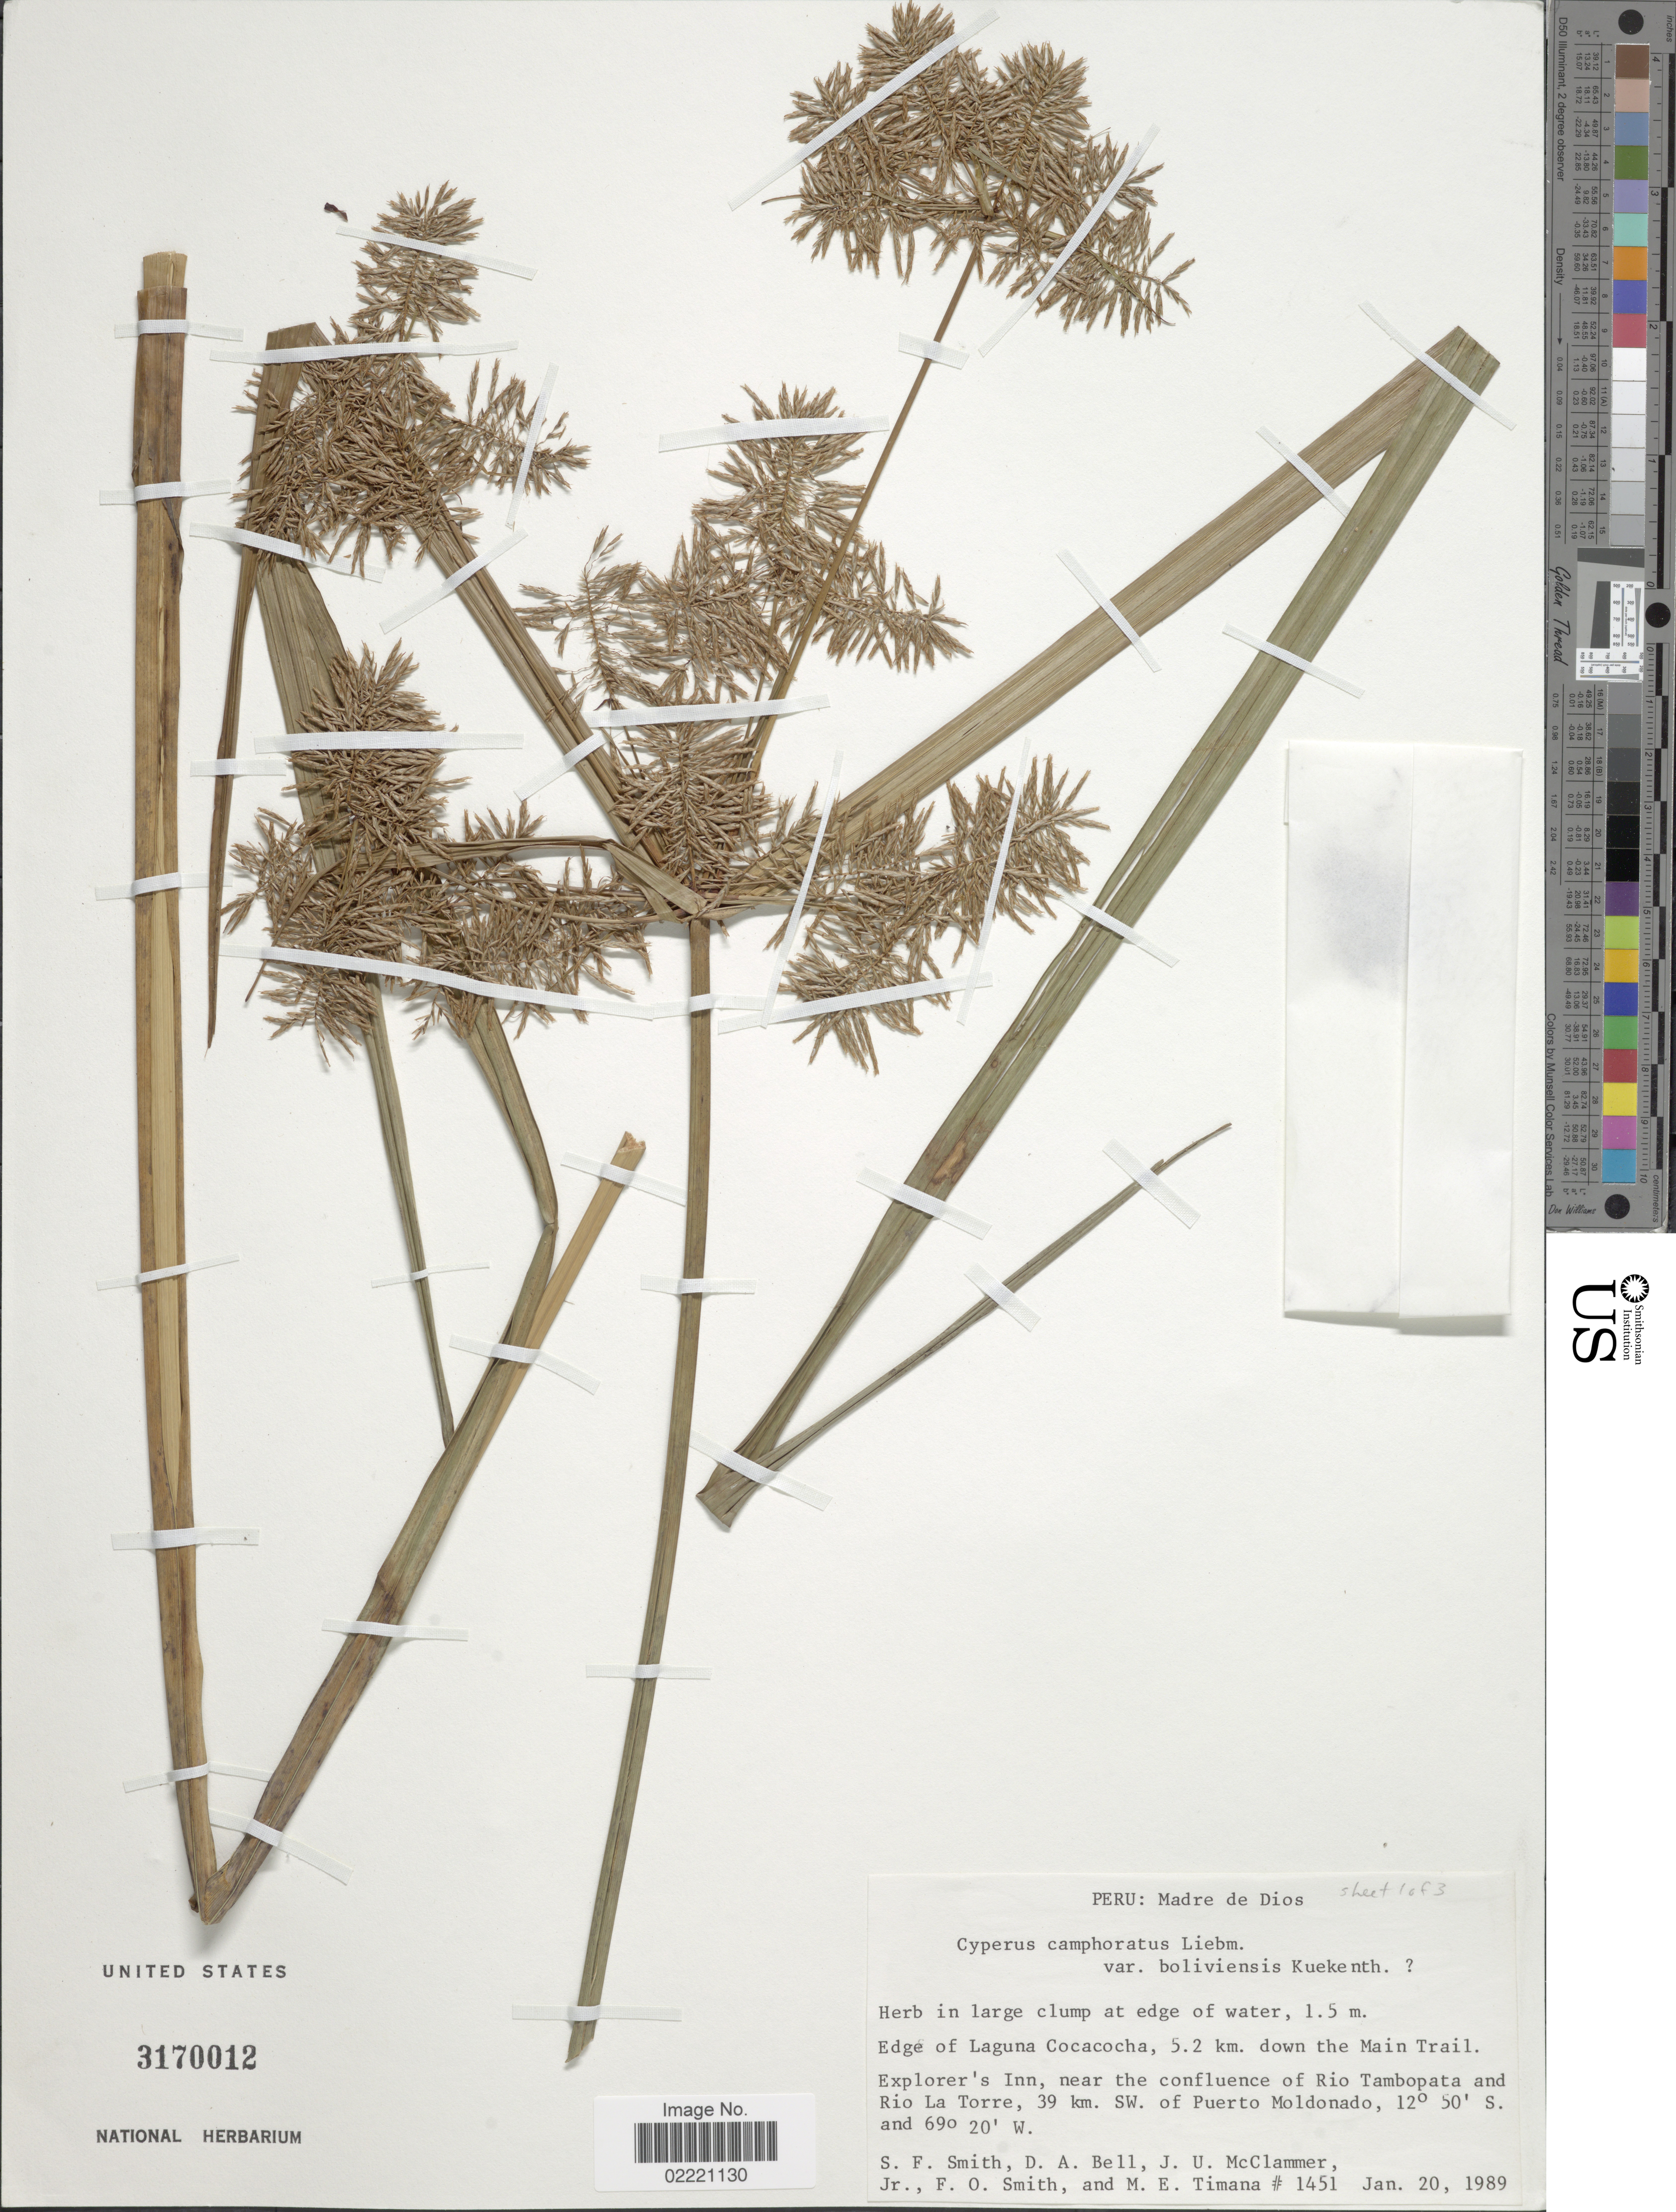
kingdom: Plantae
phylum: Tracheophyta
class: Liliopsida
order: Poales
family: Cyperaceae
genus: Cyperus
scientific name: Cyperus camphoratus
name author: Liebm.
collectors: S.F. Smith, D. A. Bell, J. McClammer Jr. & F. Smith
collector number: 1451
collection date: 1989-01-20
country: Peru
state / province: Madre de Dios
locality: Edge of Laguna Cocacocha, 5.2 km down the Main Trail, Explorer's Inn, near the confluence of Rio Tambopata and Rio La Torre, 39 km. SW. of Puerto Moldonado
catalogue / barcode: US 3170012